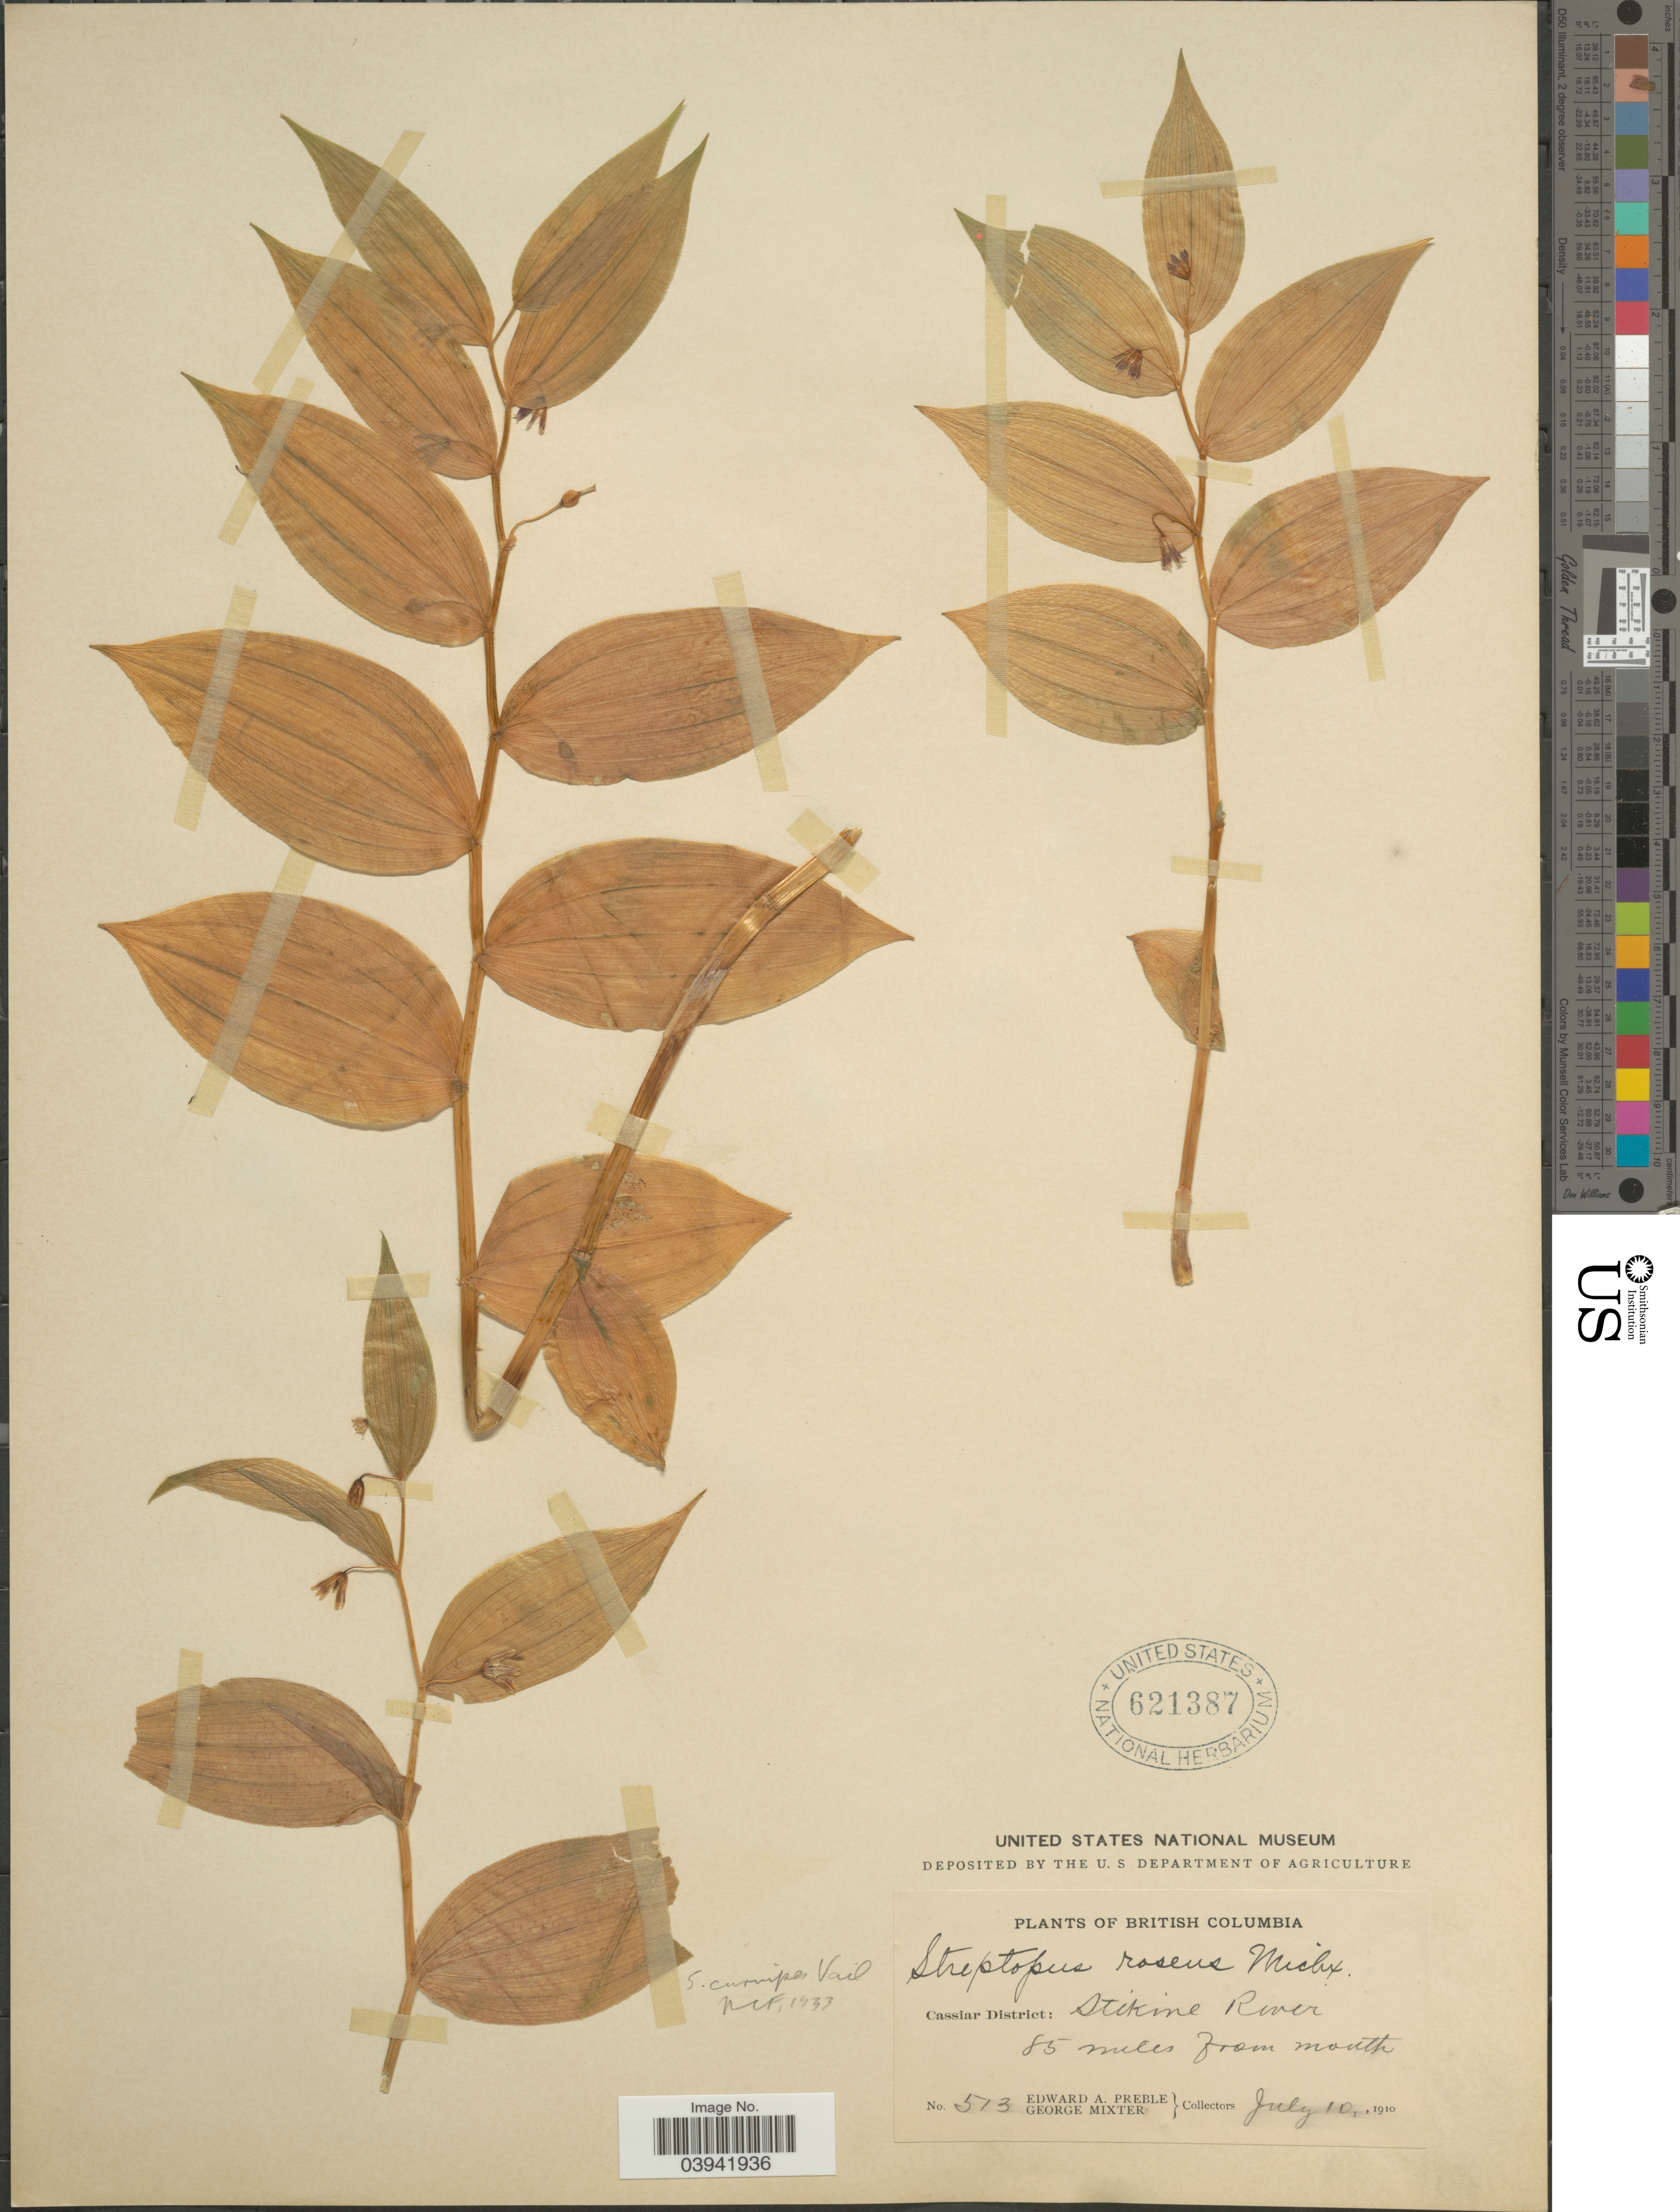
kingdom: Plantae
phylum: Tracheophyta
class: Liliopsida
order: Liliales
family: Liliaceae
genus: Streptopus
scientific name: Streptopus roseus var. curvipes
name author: (Vail) Fassett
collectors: E. Preble & G. Mixter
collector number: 513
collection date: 1910-07-10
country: Canada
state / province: British Columbia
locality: Cassiar District: Stikine River. 85 miles from mouth.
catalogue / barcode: US 621387